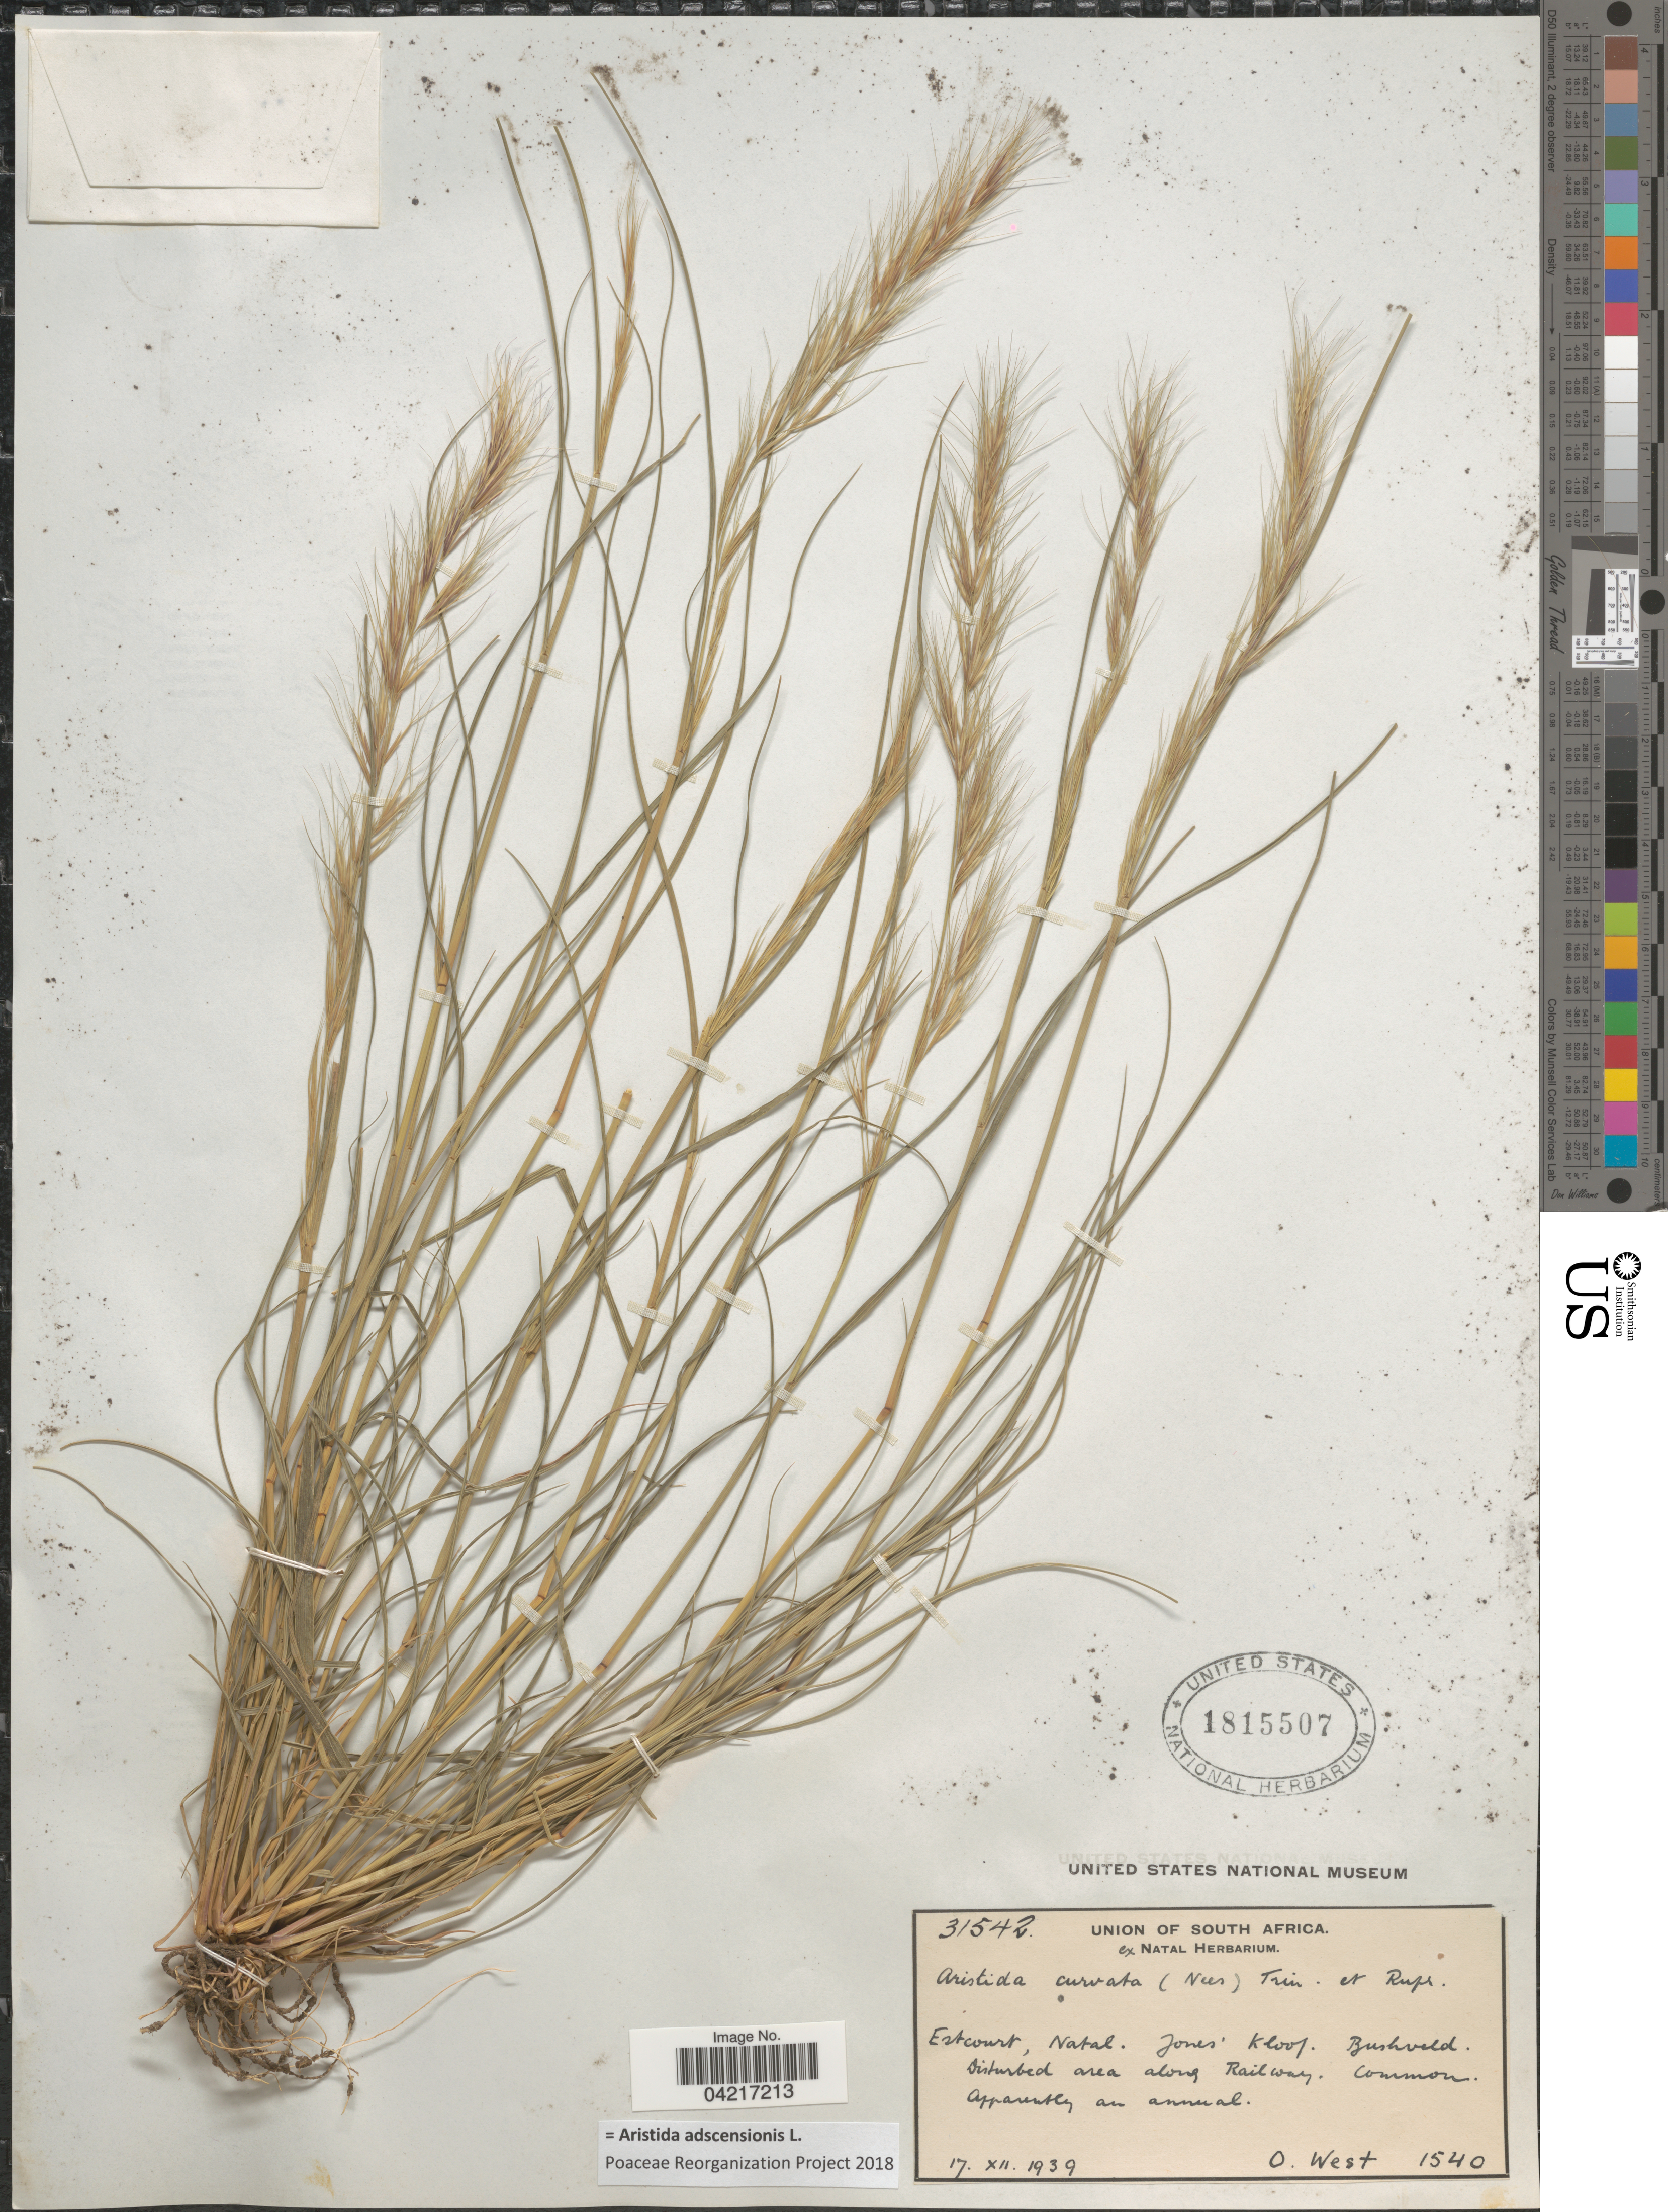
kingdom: Plantae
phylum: Tracheophyta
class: Liliopsida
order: Poales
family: Poaceae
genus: Aristida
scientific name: Aristida adscensionis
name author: L.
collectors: O. West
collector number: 1540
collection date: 1939-12-17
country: South Africa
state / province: KwaZulu-Natal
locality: Estcourt, Natal. Jones' Kloof. Bushveld. Disturbed area along Railway. Common.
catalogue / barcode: US 1815507